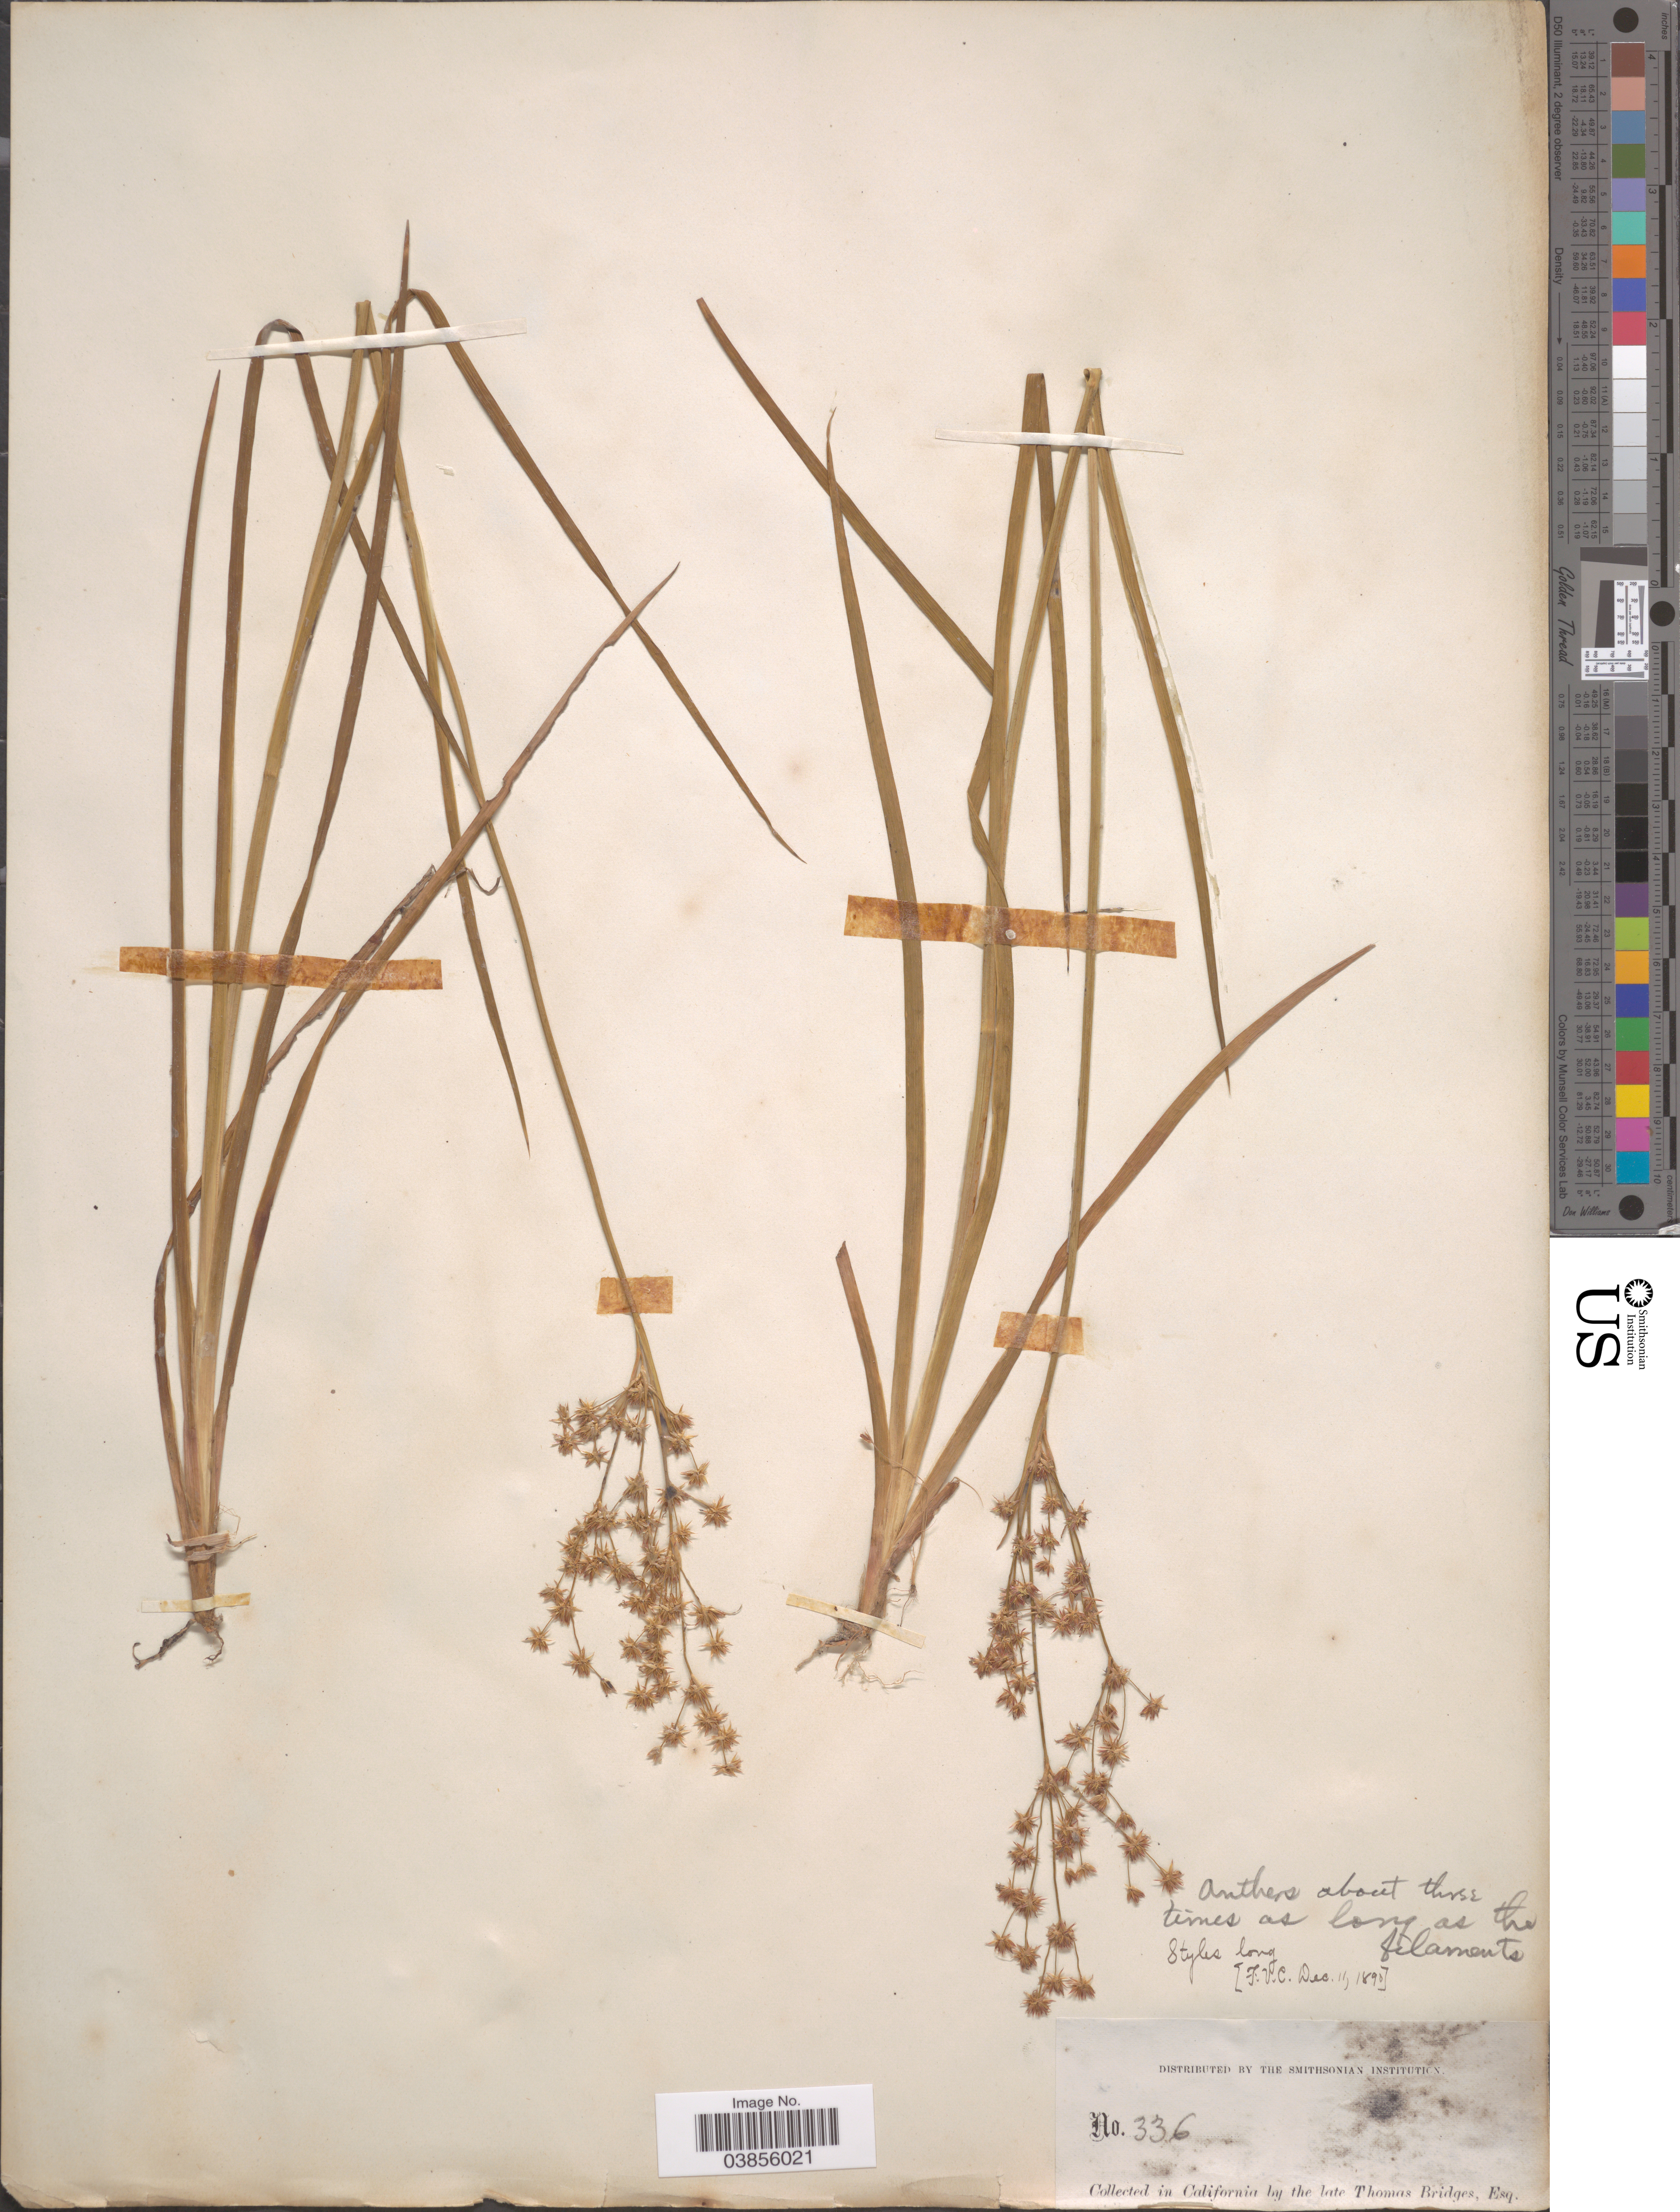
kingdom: Plantae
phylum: Tracheophyta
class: Liliopsida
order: Poales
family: Juncaceae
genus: Juncus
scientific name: Juncus oxymeris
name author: Engelm.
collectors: T. Bridges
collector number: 336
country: United States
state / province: California